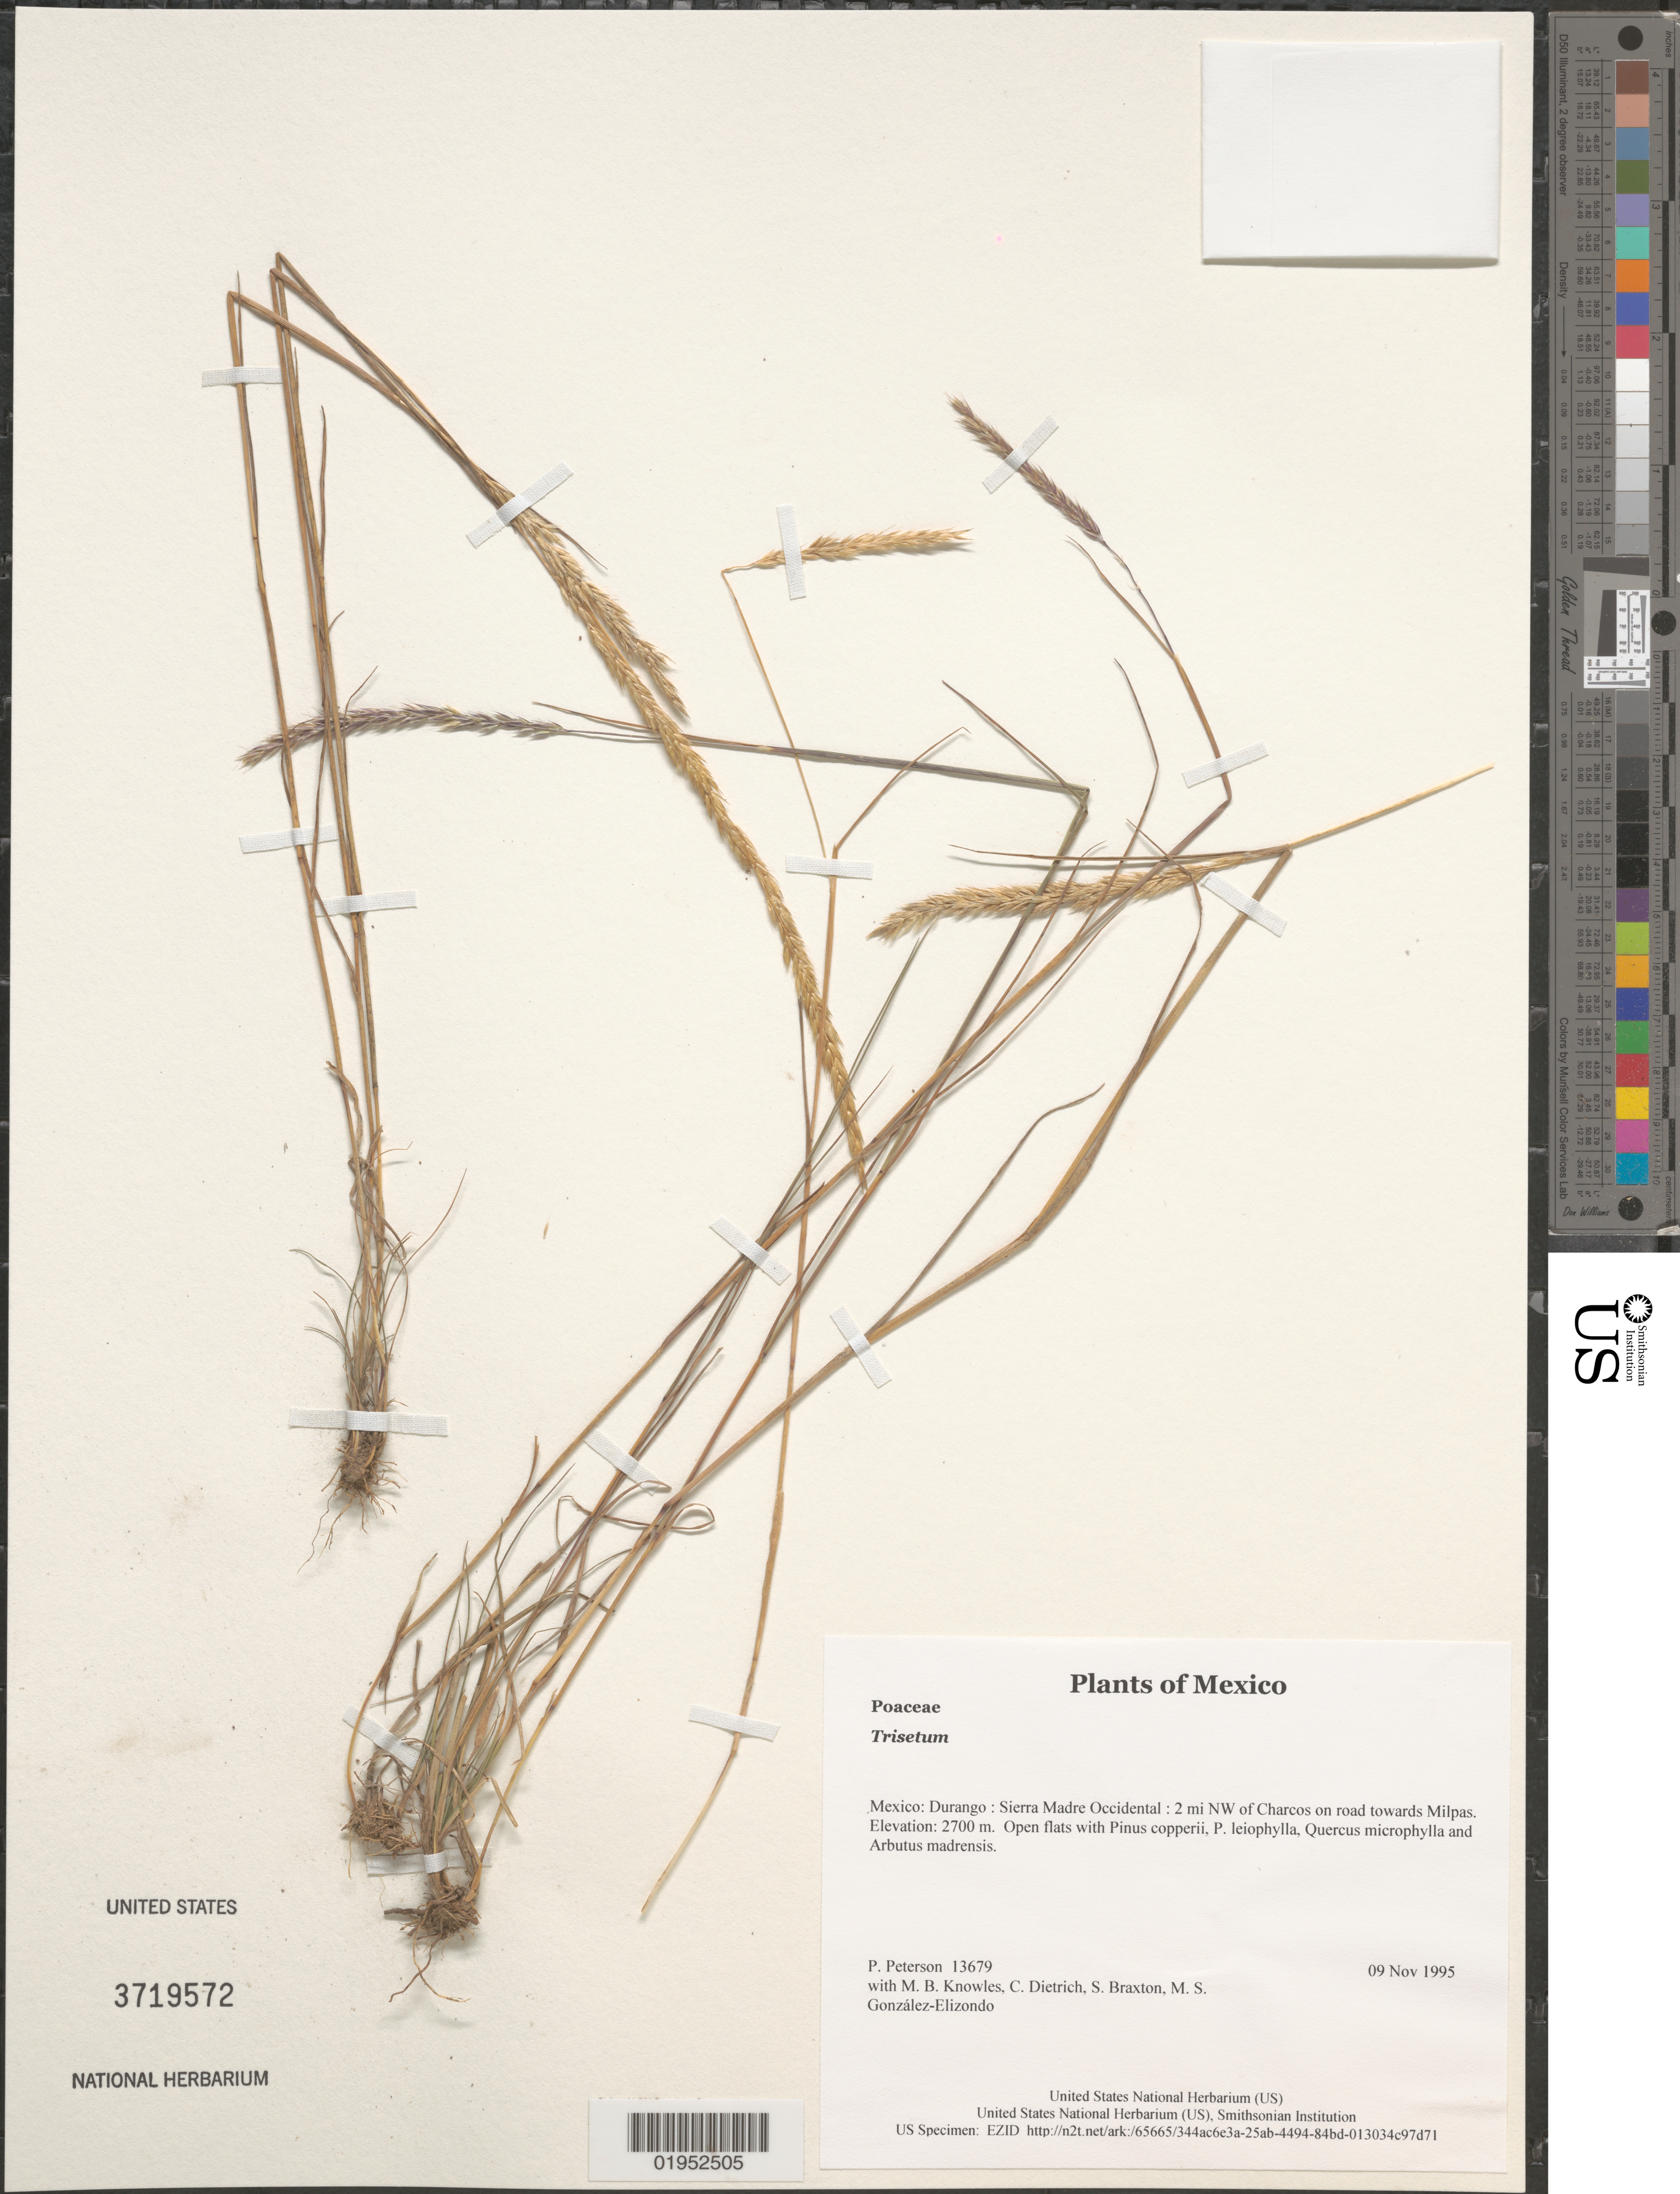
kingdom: Plantae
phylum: Tracheophyta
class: Liliopsida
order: Poales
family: Poaceae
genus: Trisetum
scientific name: Trisetum sp.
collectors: P. M. Peterson, M. B. Knowles, C. Dietrich, S. Braxton & M. S. González-Elizondo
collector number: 13679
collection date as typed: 09 Nov 1995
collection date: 1995-11-09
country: Mexico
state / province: Durango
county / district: Sierra Madre Occidental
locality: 2 mi NW of Charcos on road towards Milpas.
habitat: Open flats with Pinus copperii, P. leiophylla, Quercus microphylla and Arbutus madrensis.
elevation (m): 2700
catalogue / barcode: US 3719572